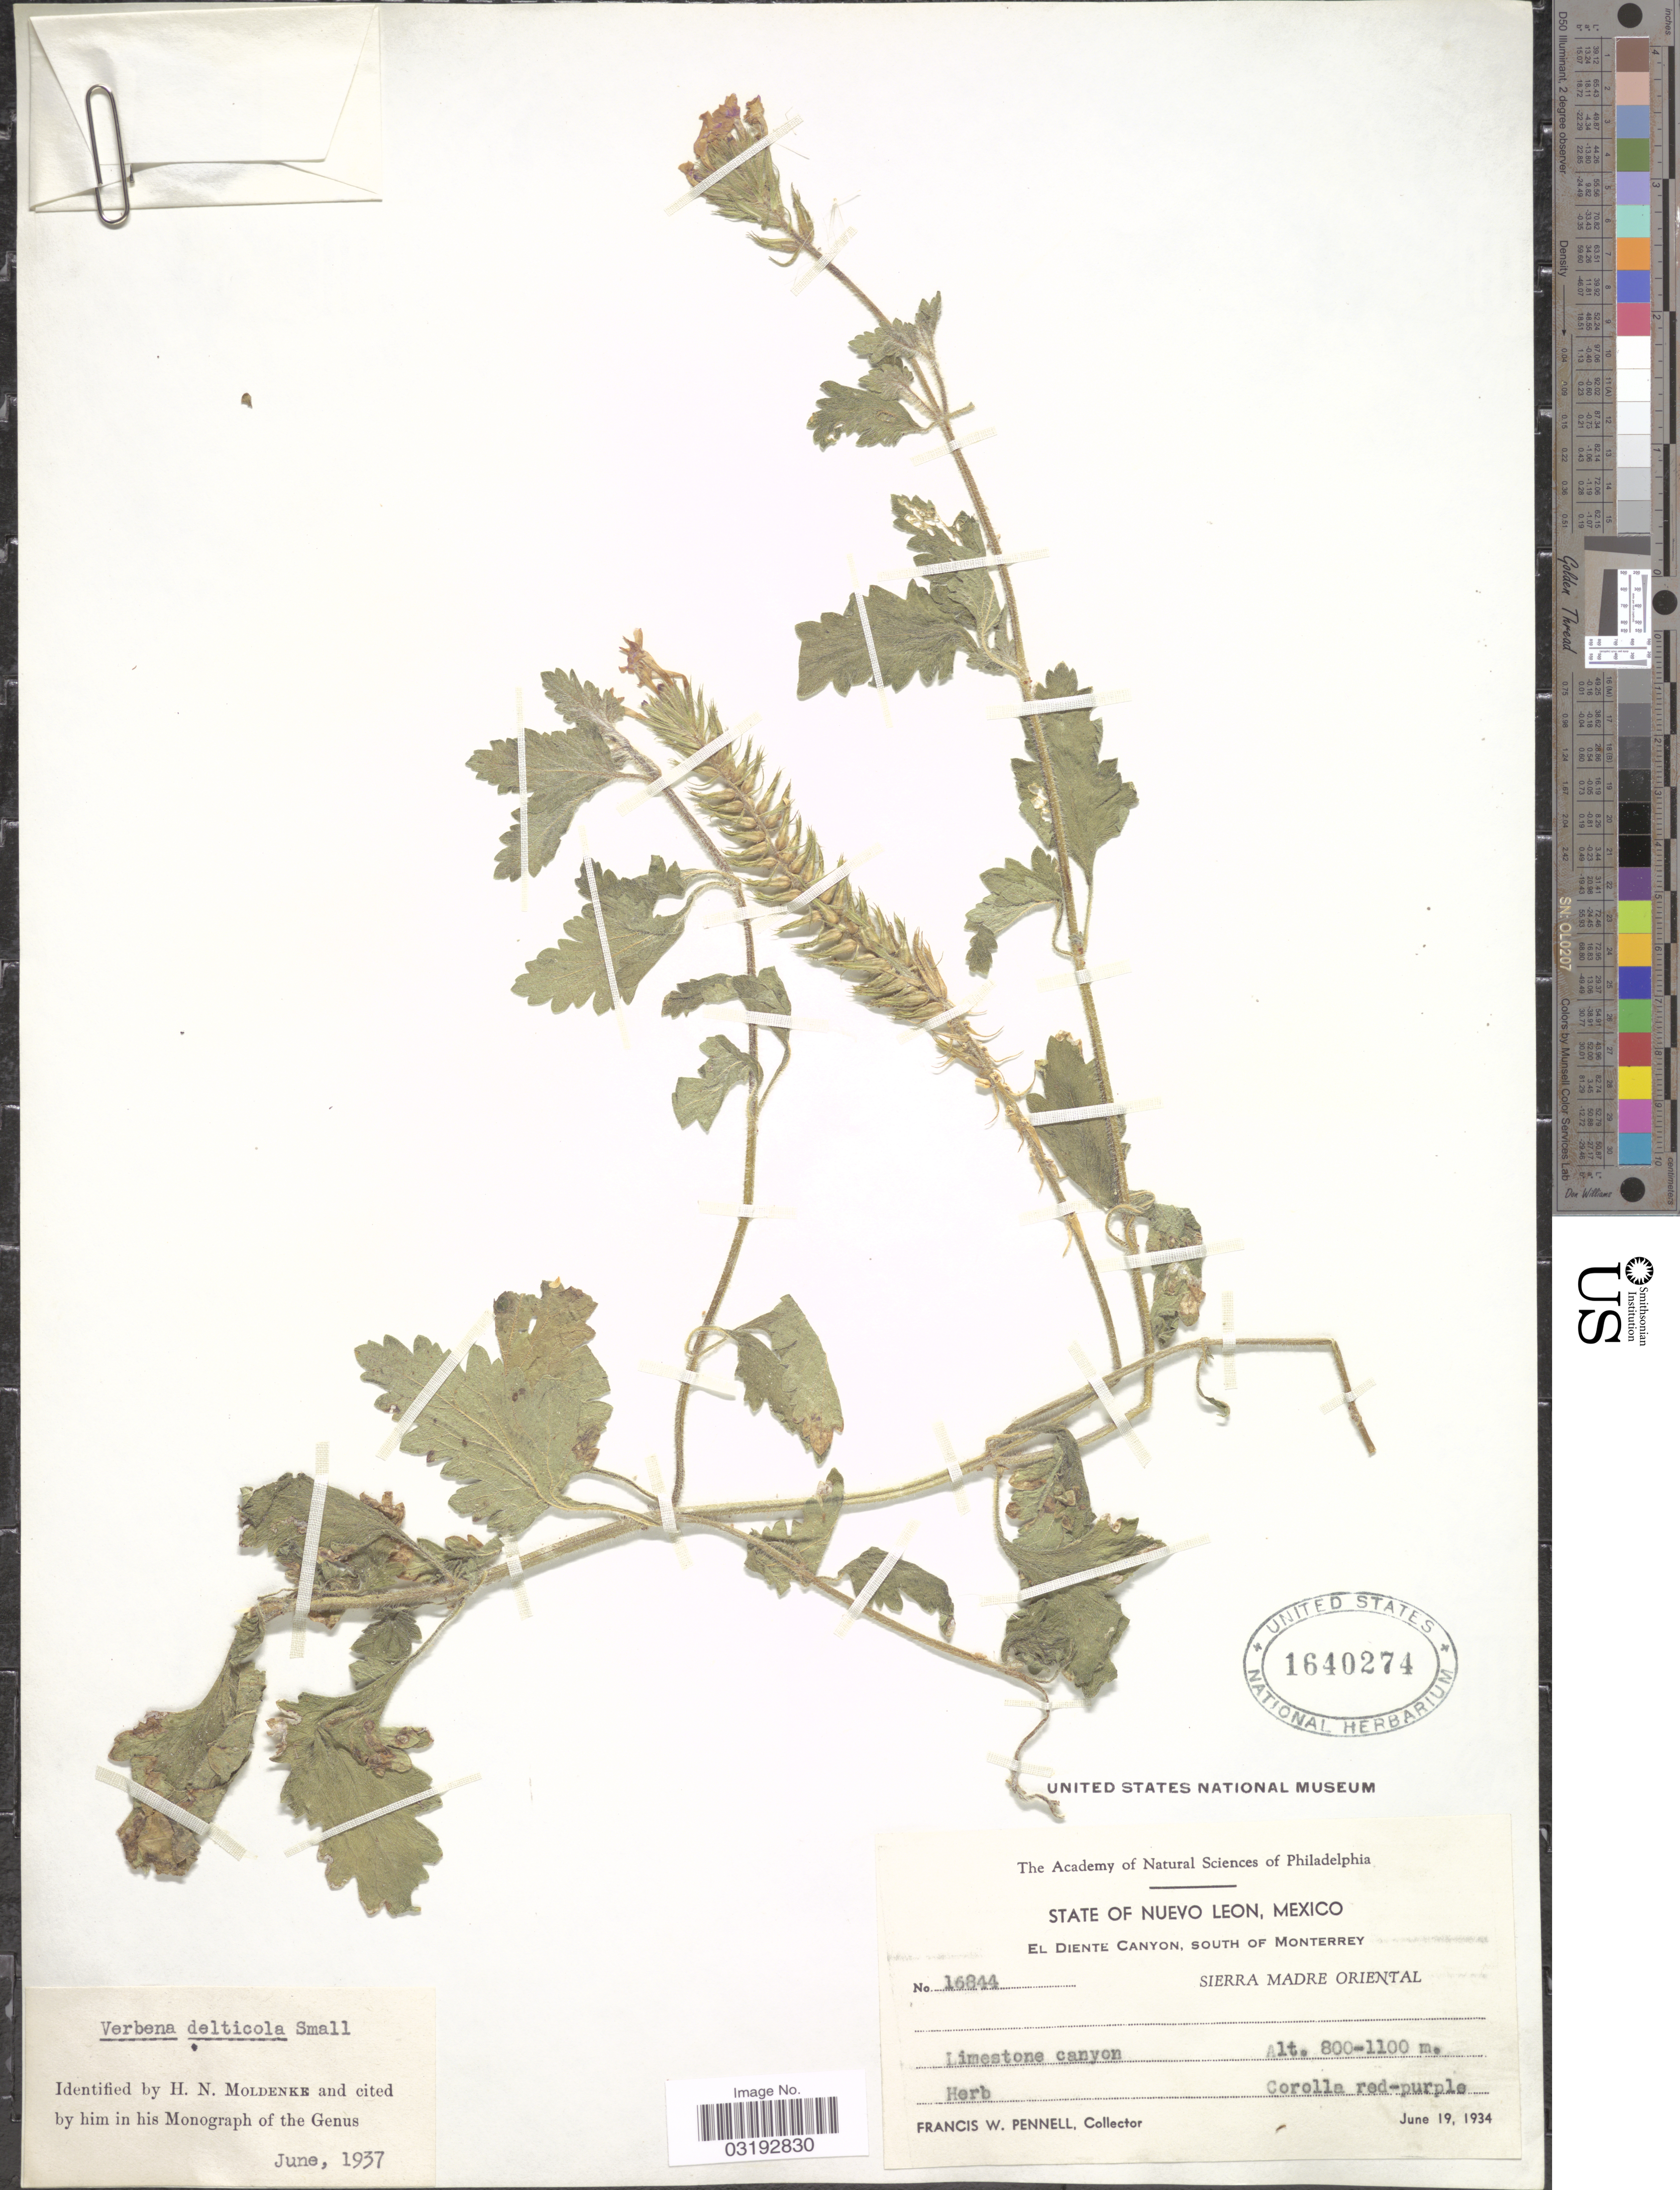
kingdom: Plantae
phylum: Tracheophyta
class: Magnoliopsida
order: Lamiales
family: Verbenaceae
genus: Verbena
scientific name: Verbena delticola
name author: Small ex Perry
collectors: F. W. Pennell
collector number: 16844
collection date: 1934-06-19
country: Mexico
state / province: Nuevo León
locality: El Diente Canyon, south of Monterrey. Sierra Madre Oriental.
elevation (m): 800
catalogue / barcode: US 1640274